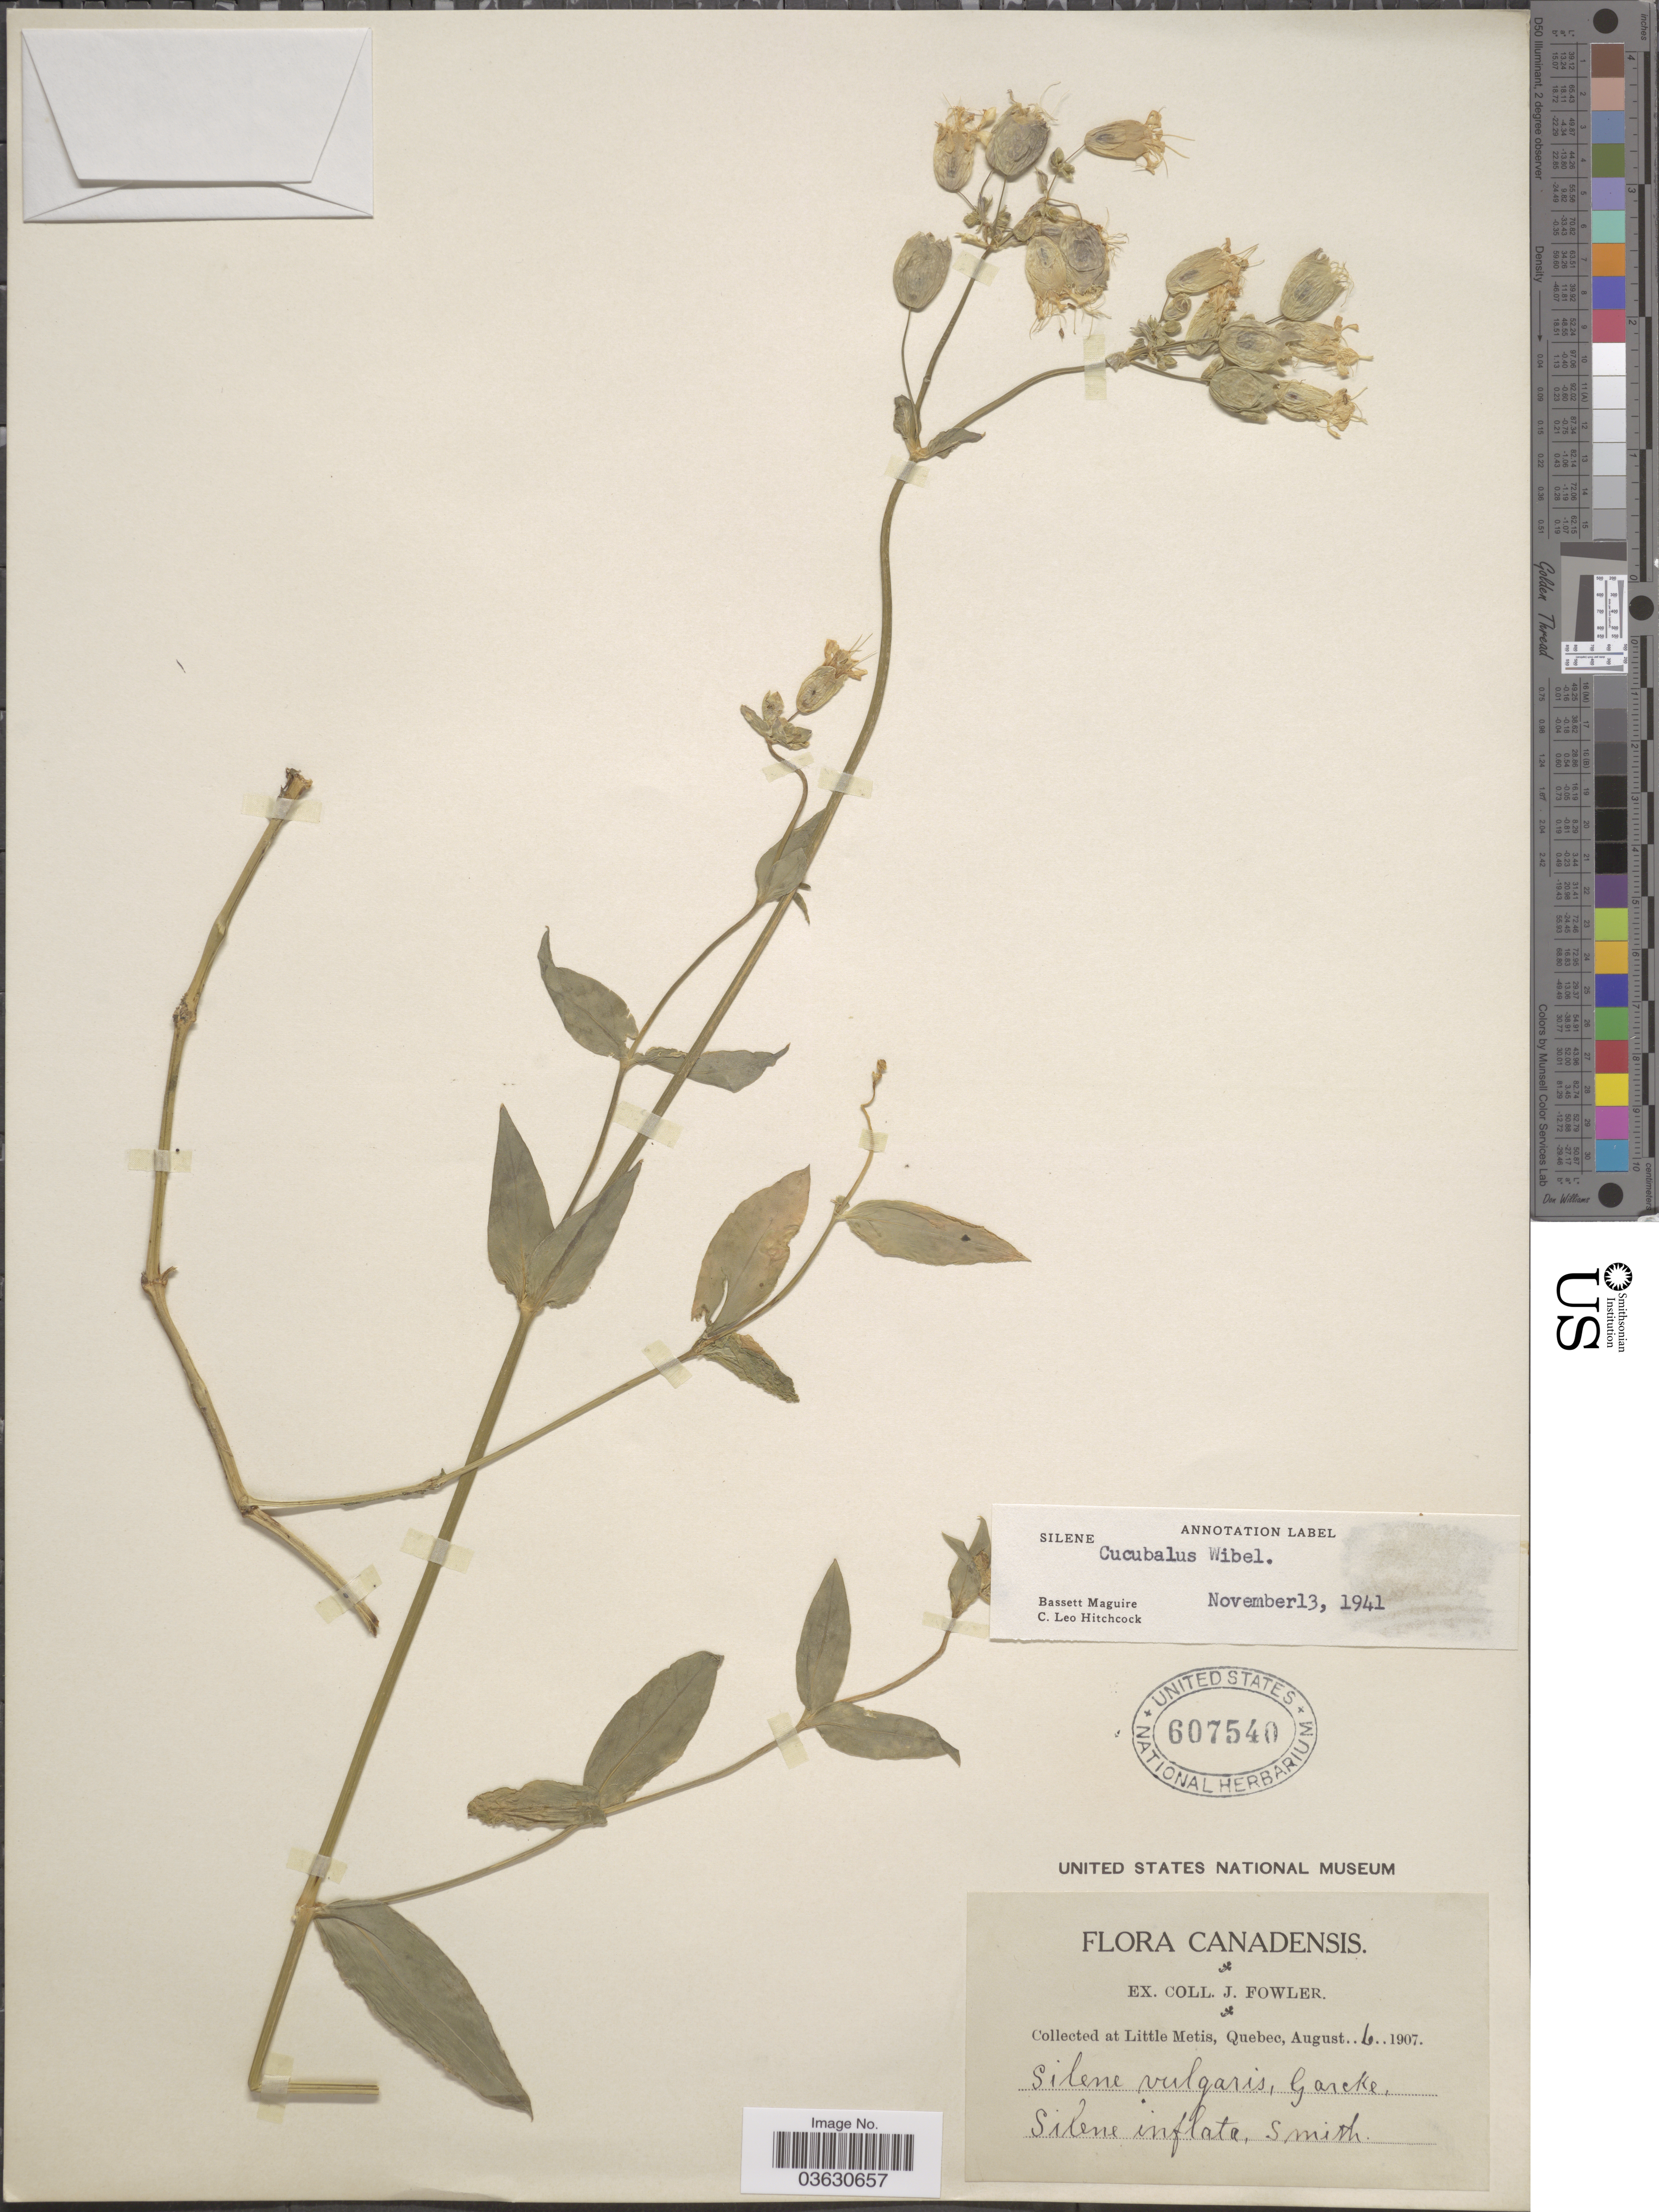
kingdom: Plantae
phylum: Tracheophyta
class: Magnoliopsida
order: Caryophyllales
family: Caryophyllaceae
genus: Silene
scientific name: Silene cucubalus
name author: L.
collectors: J. Fowler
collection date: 1907-08-06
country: Canada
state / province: Quebec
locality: Little Metis.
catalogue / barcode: US 607540